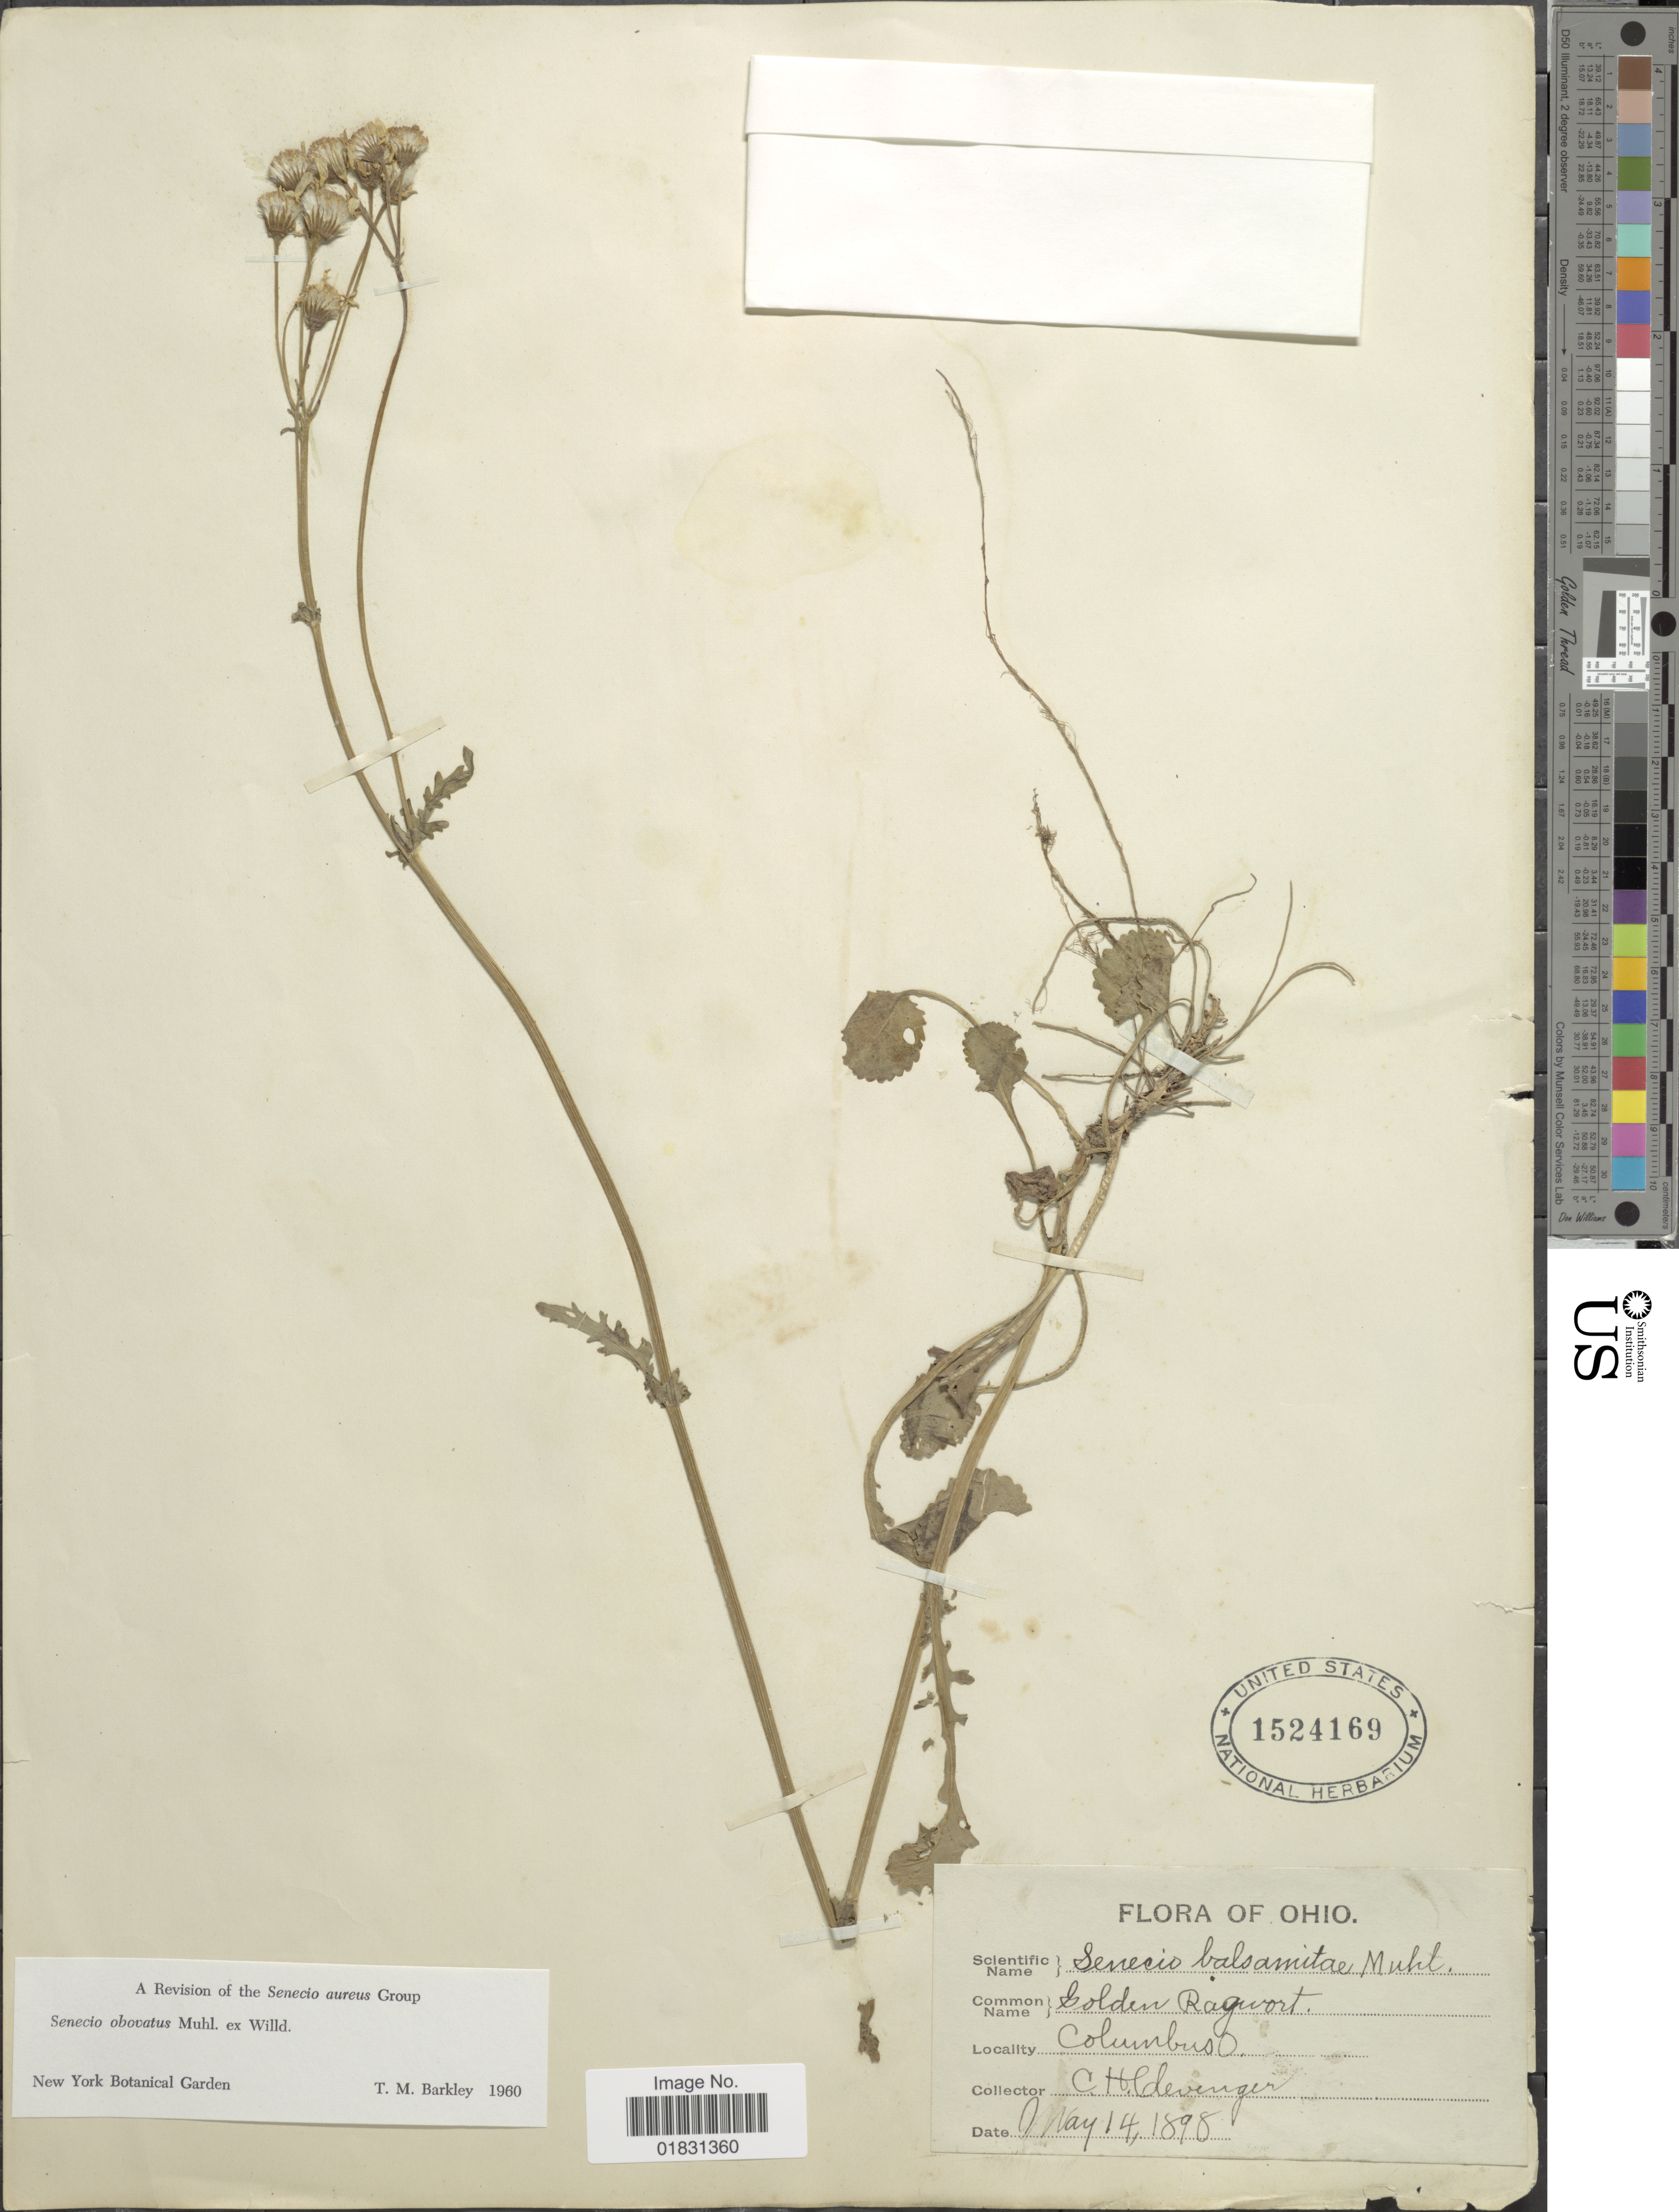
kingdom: Plantae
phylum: Tracheophyta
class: Magnoliopsida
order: Asterales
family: Asteraceae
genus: Packera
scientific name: Packera obovata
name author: (Muhl. ex Willd.) W.A. Weber & Á. Löve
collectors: C. H. Clevenger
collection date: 1898-05-14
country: United States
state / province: Ohio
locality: Golden Ragwort, Columbus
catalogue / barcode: US 1524169